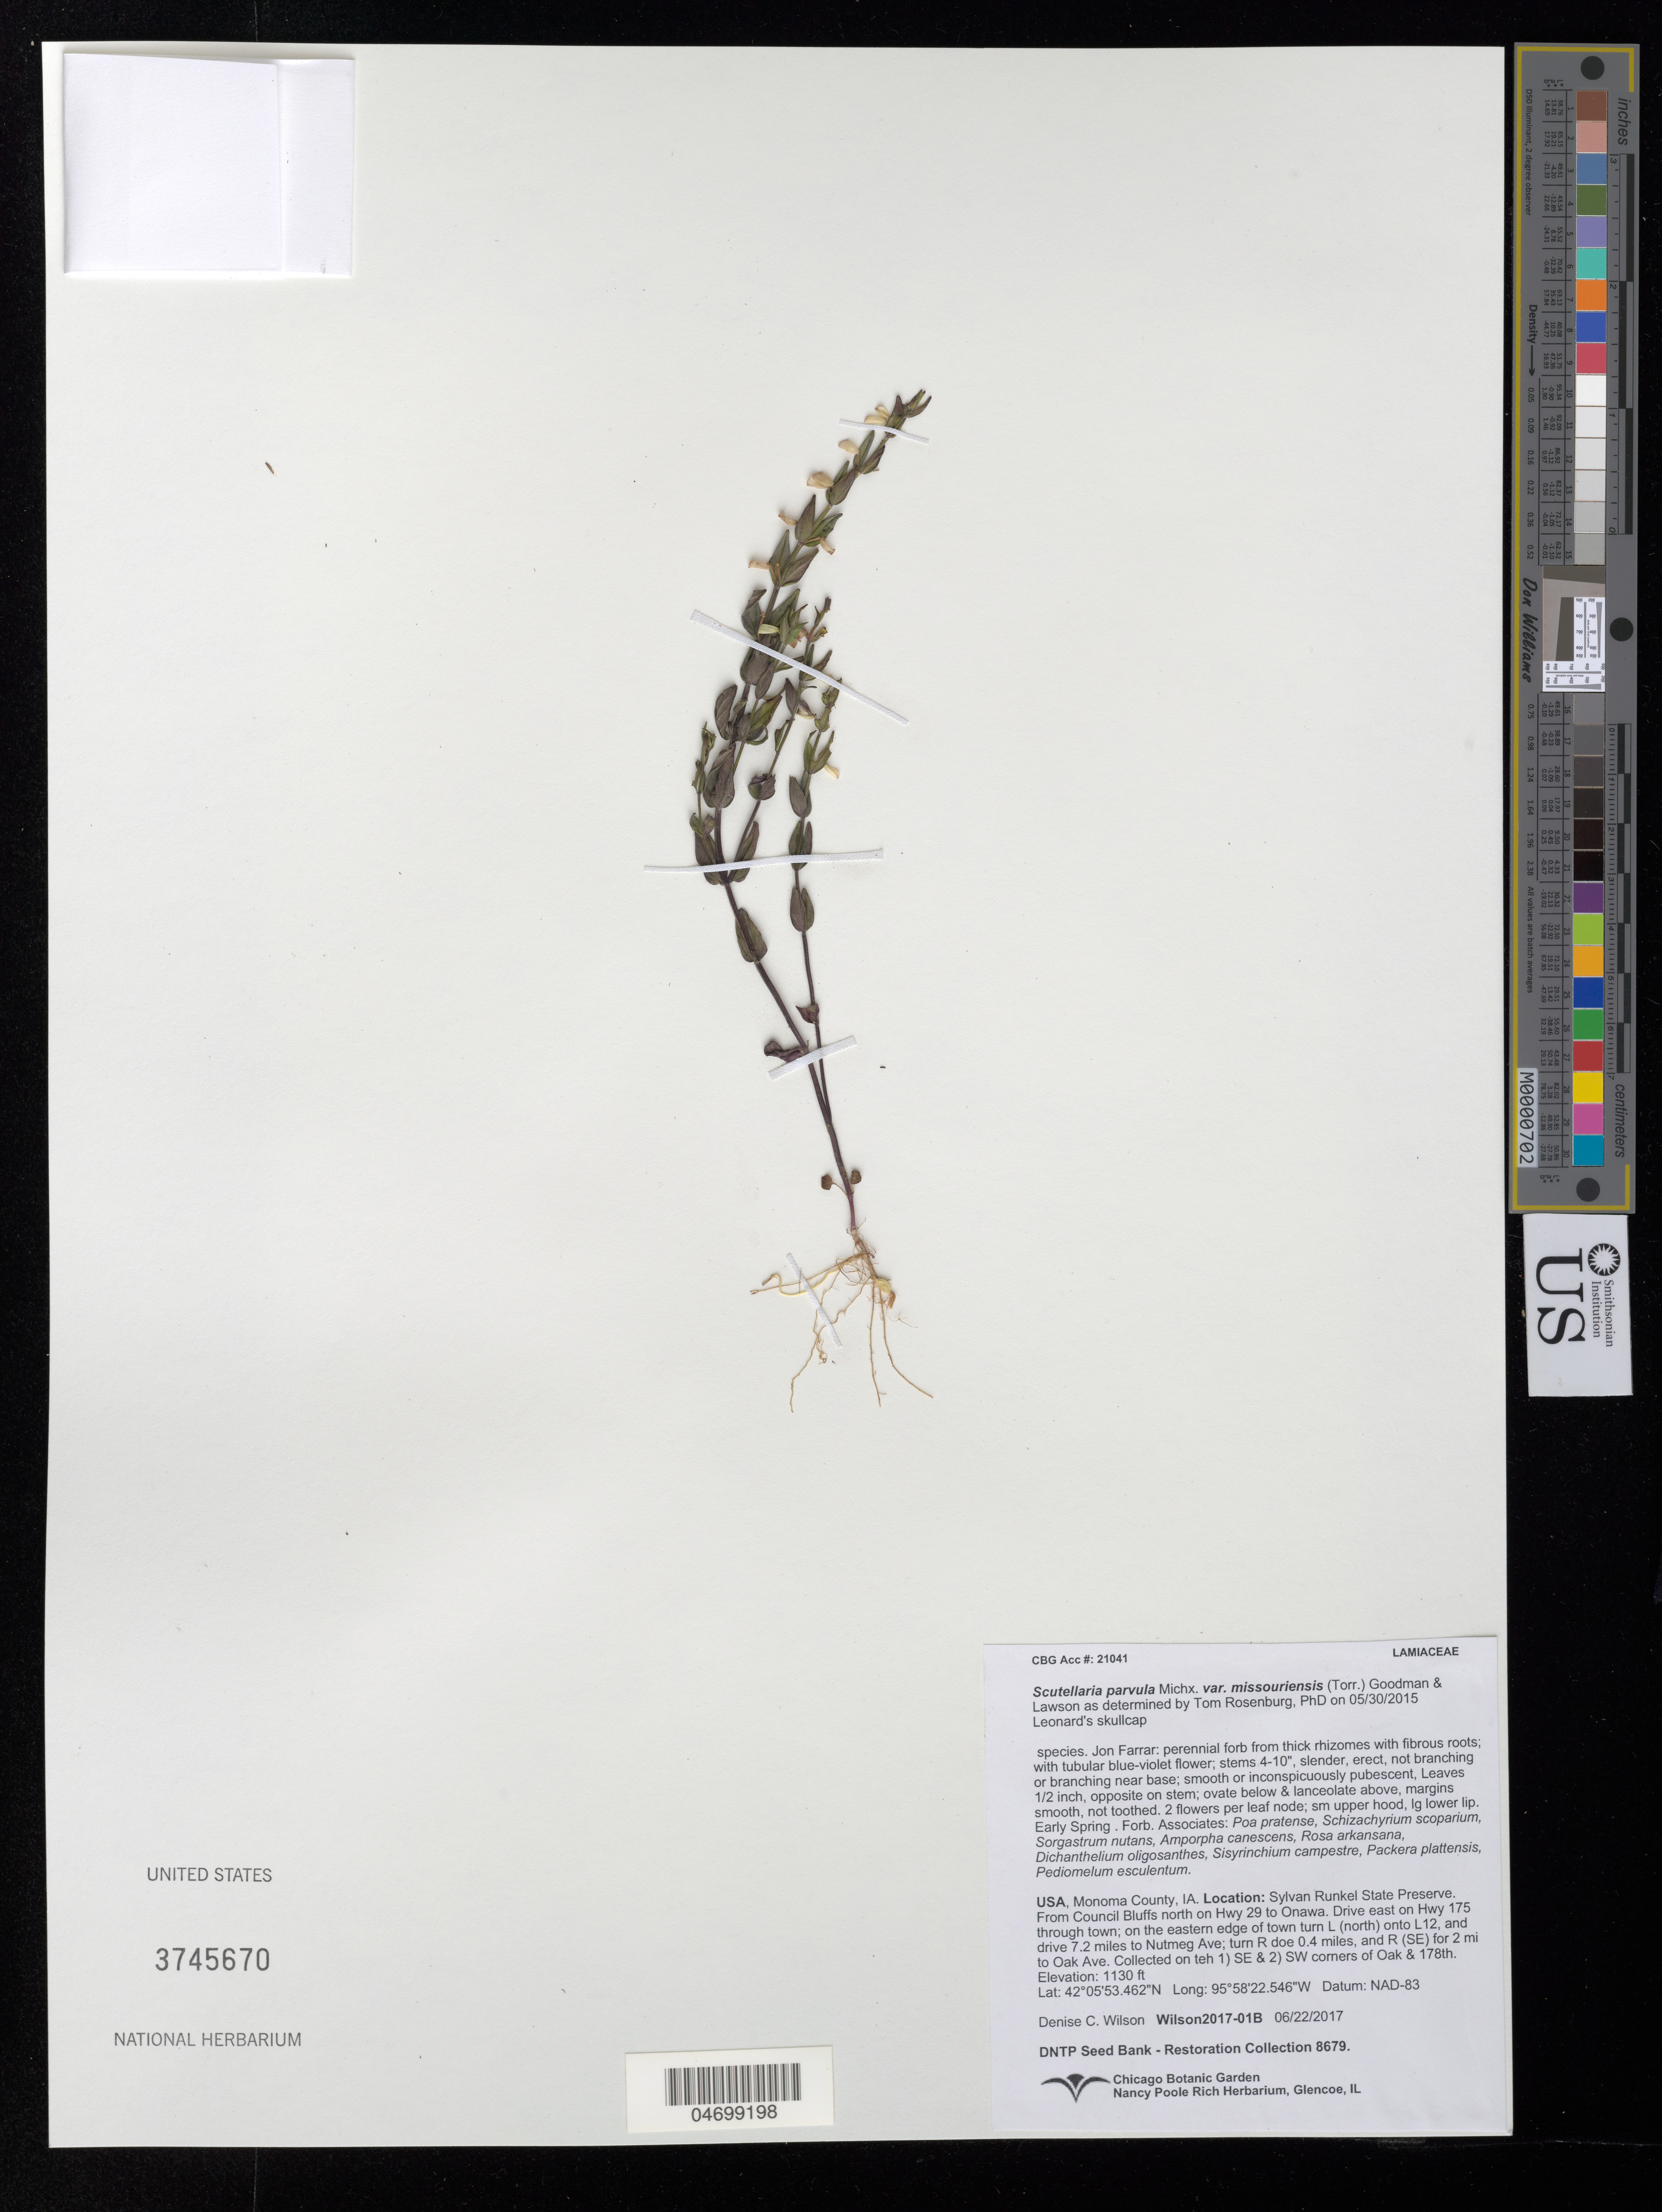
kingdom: Plantae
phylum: Tracheophyta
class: Magnoliopsida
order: Lamiales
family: Lamiaceae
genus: Scutellaria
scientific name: Scutellaria parvula var. missouriensis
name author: (Torr.) Goodman & C.A. Lawson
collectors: D. Wilson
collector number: Wilson2017-01B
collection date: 2017-06-22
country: United States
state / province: Iowa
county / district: Monona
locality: Sylvan Runkel State Preserve.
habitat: With Poa pratense, Amporpha canescens, Rosa arkansana, etc.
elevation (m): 344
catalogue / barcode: US 3745670